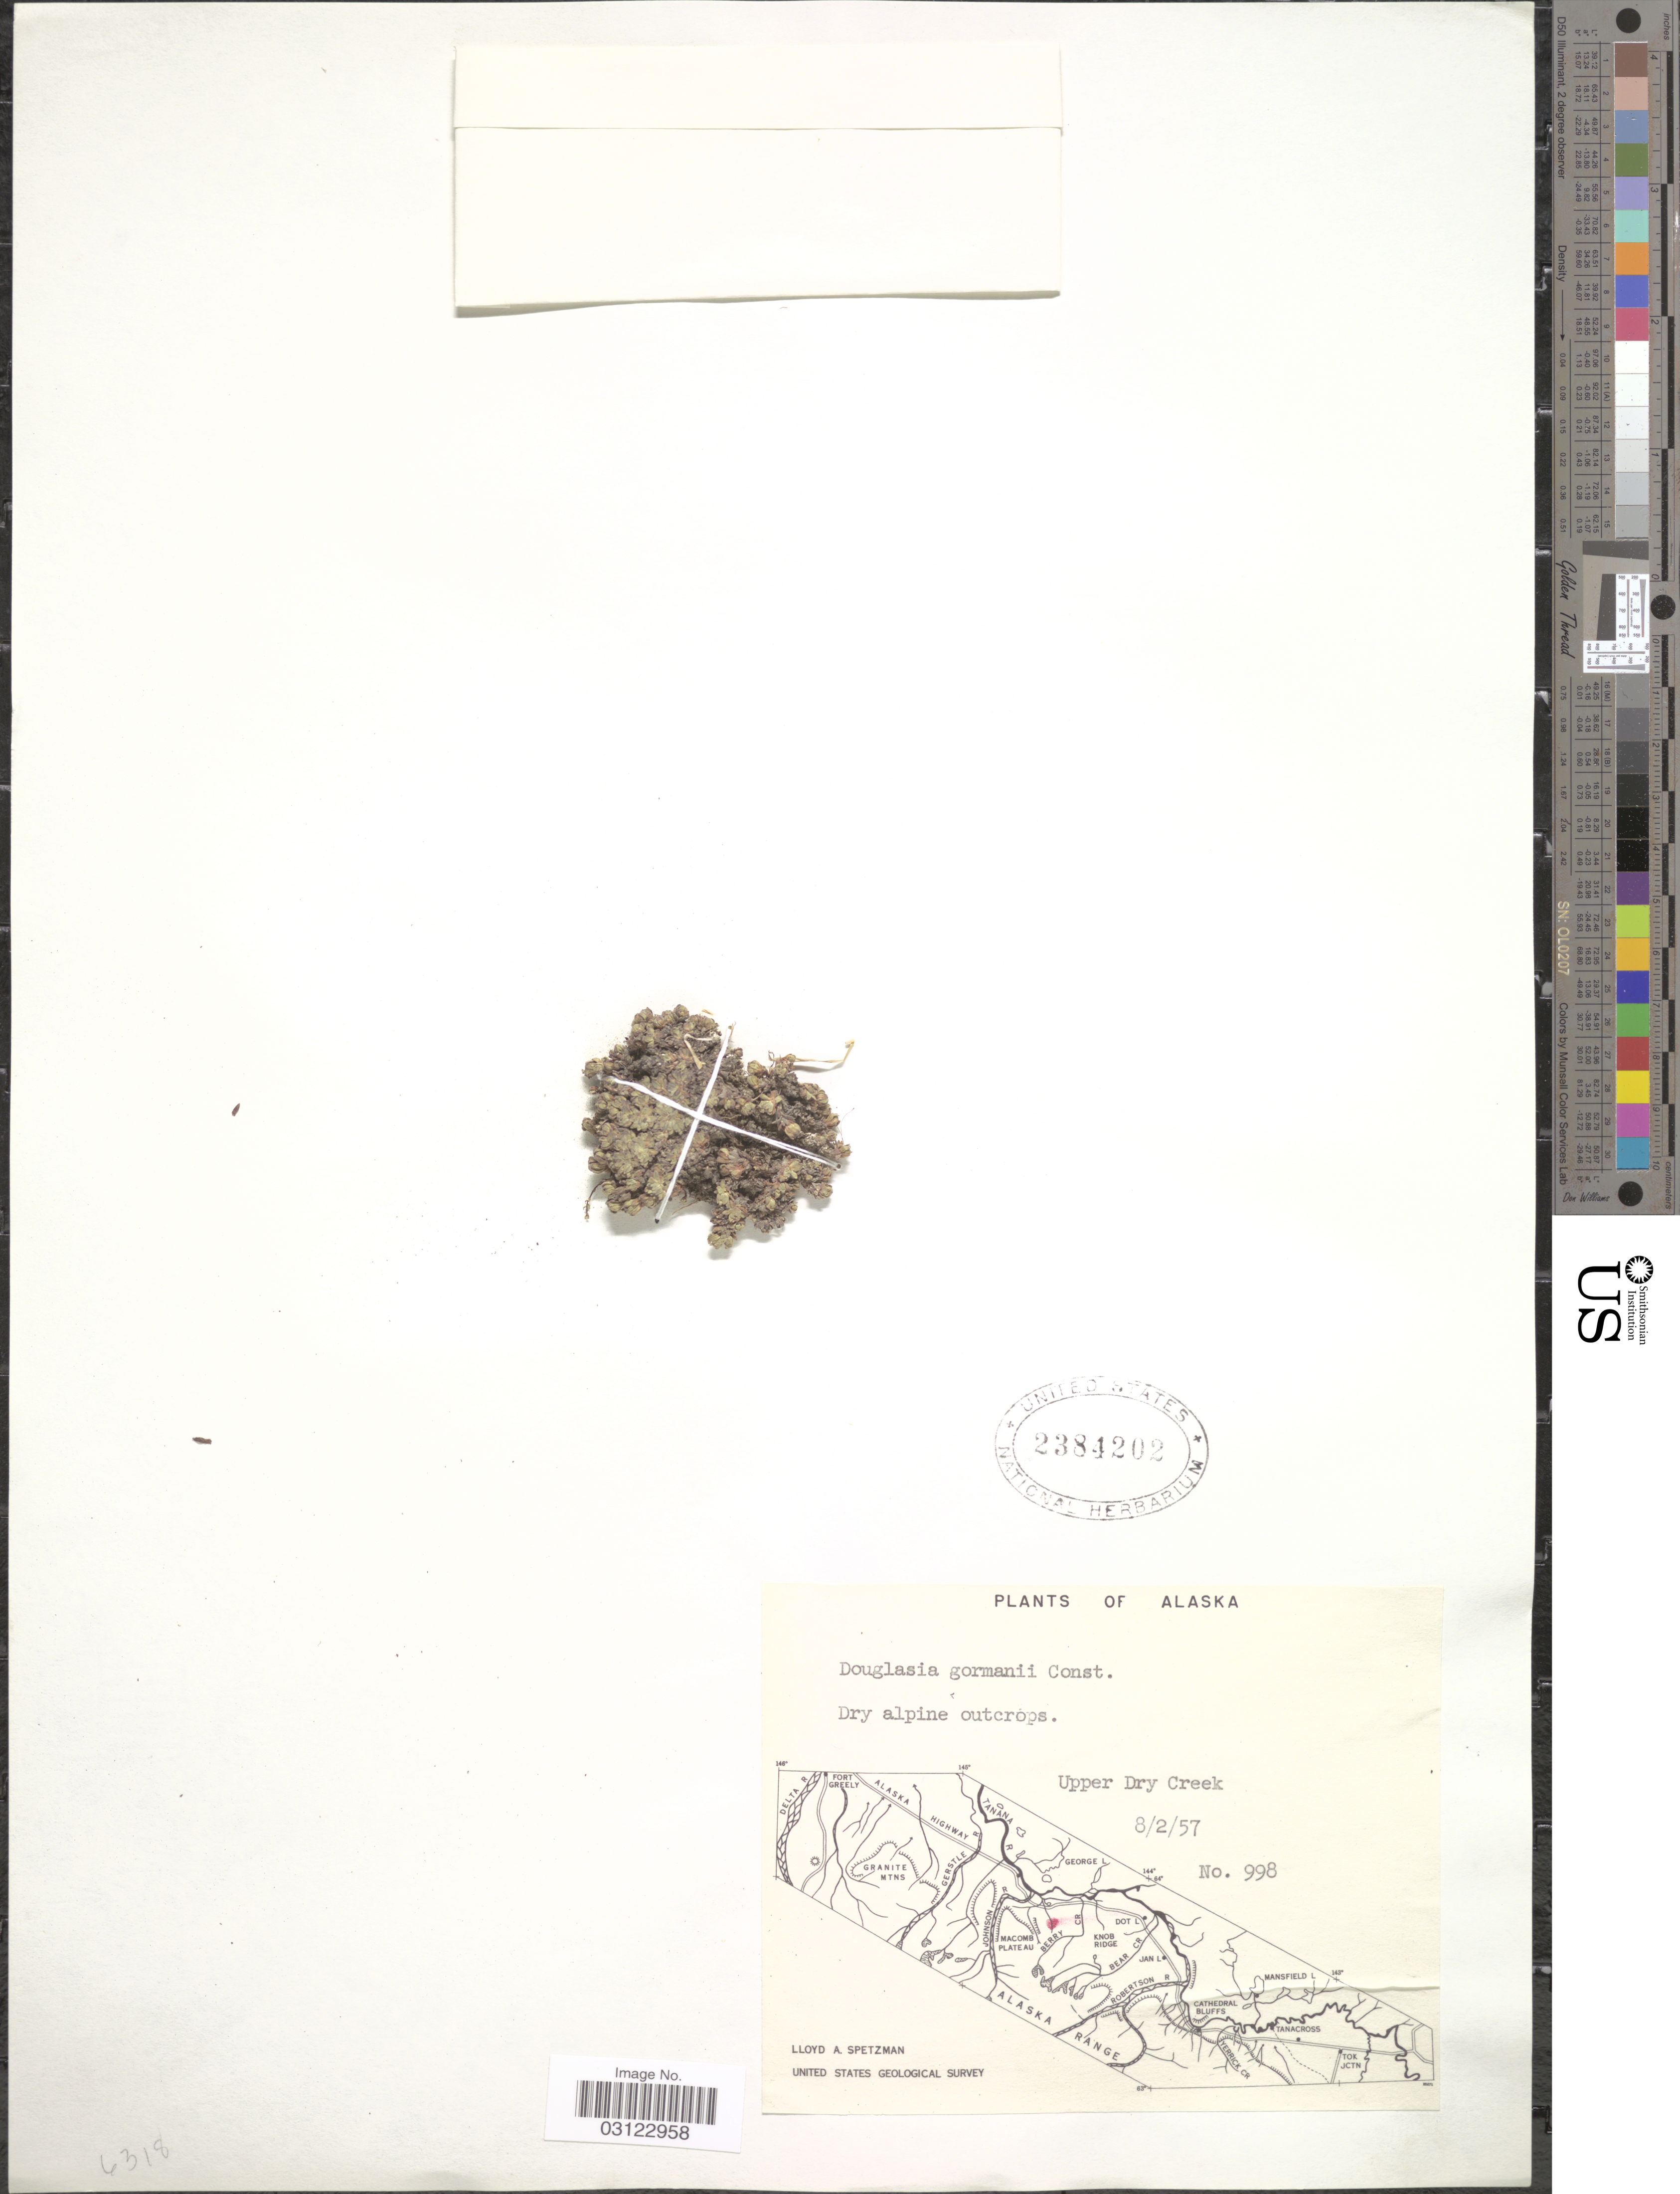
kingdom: Plantae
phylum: Tracheophyta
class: Magnoliopsida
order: Ericales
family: Primulaceae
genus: Douglasia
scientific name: Douglasia gormanii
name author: Constance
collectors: L. Spetzman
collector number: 998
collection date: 1957-08-02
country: United States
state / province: Alaska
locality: Upper Dry Creek.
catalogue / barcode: US 2384202